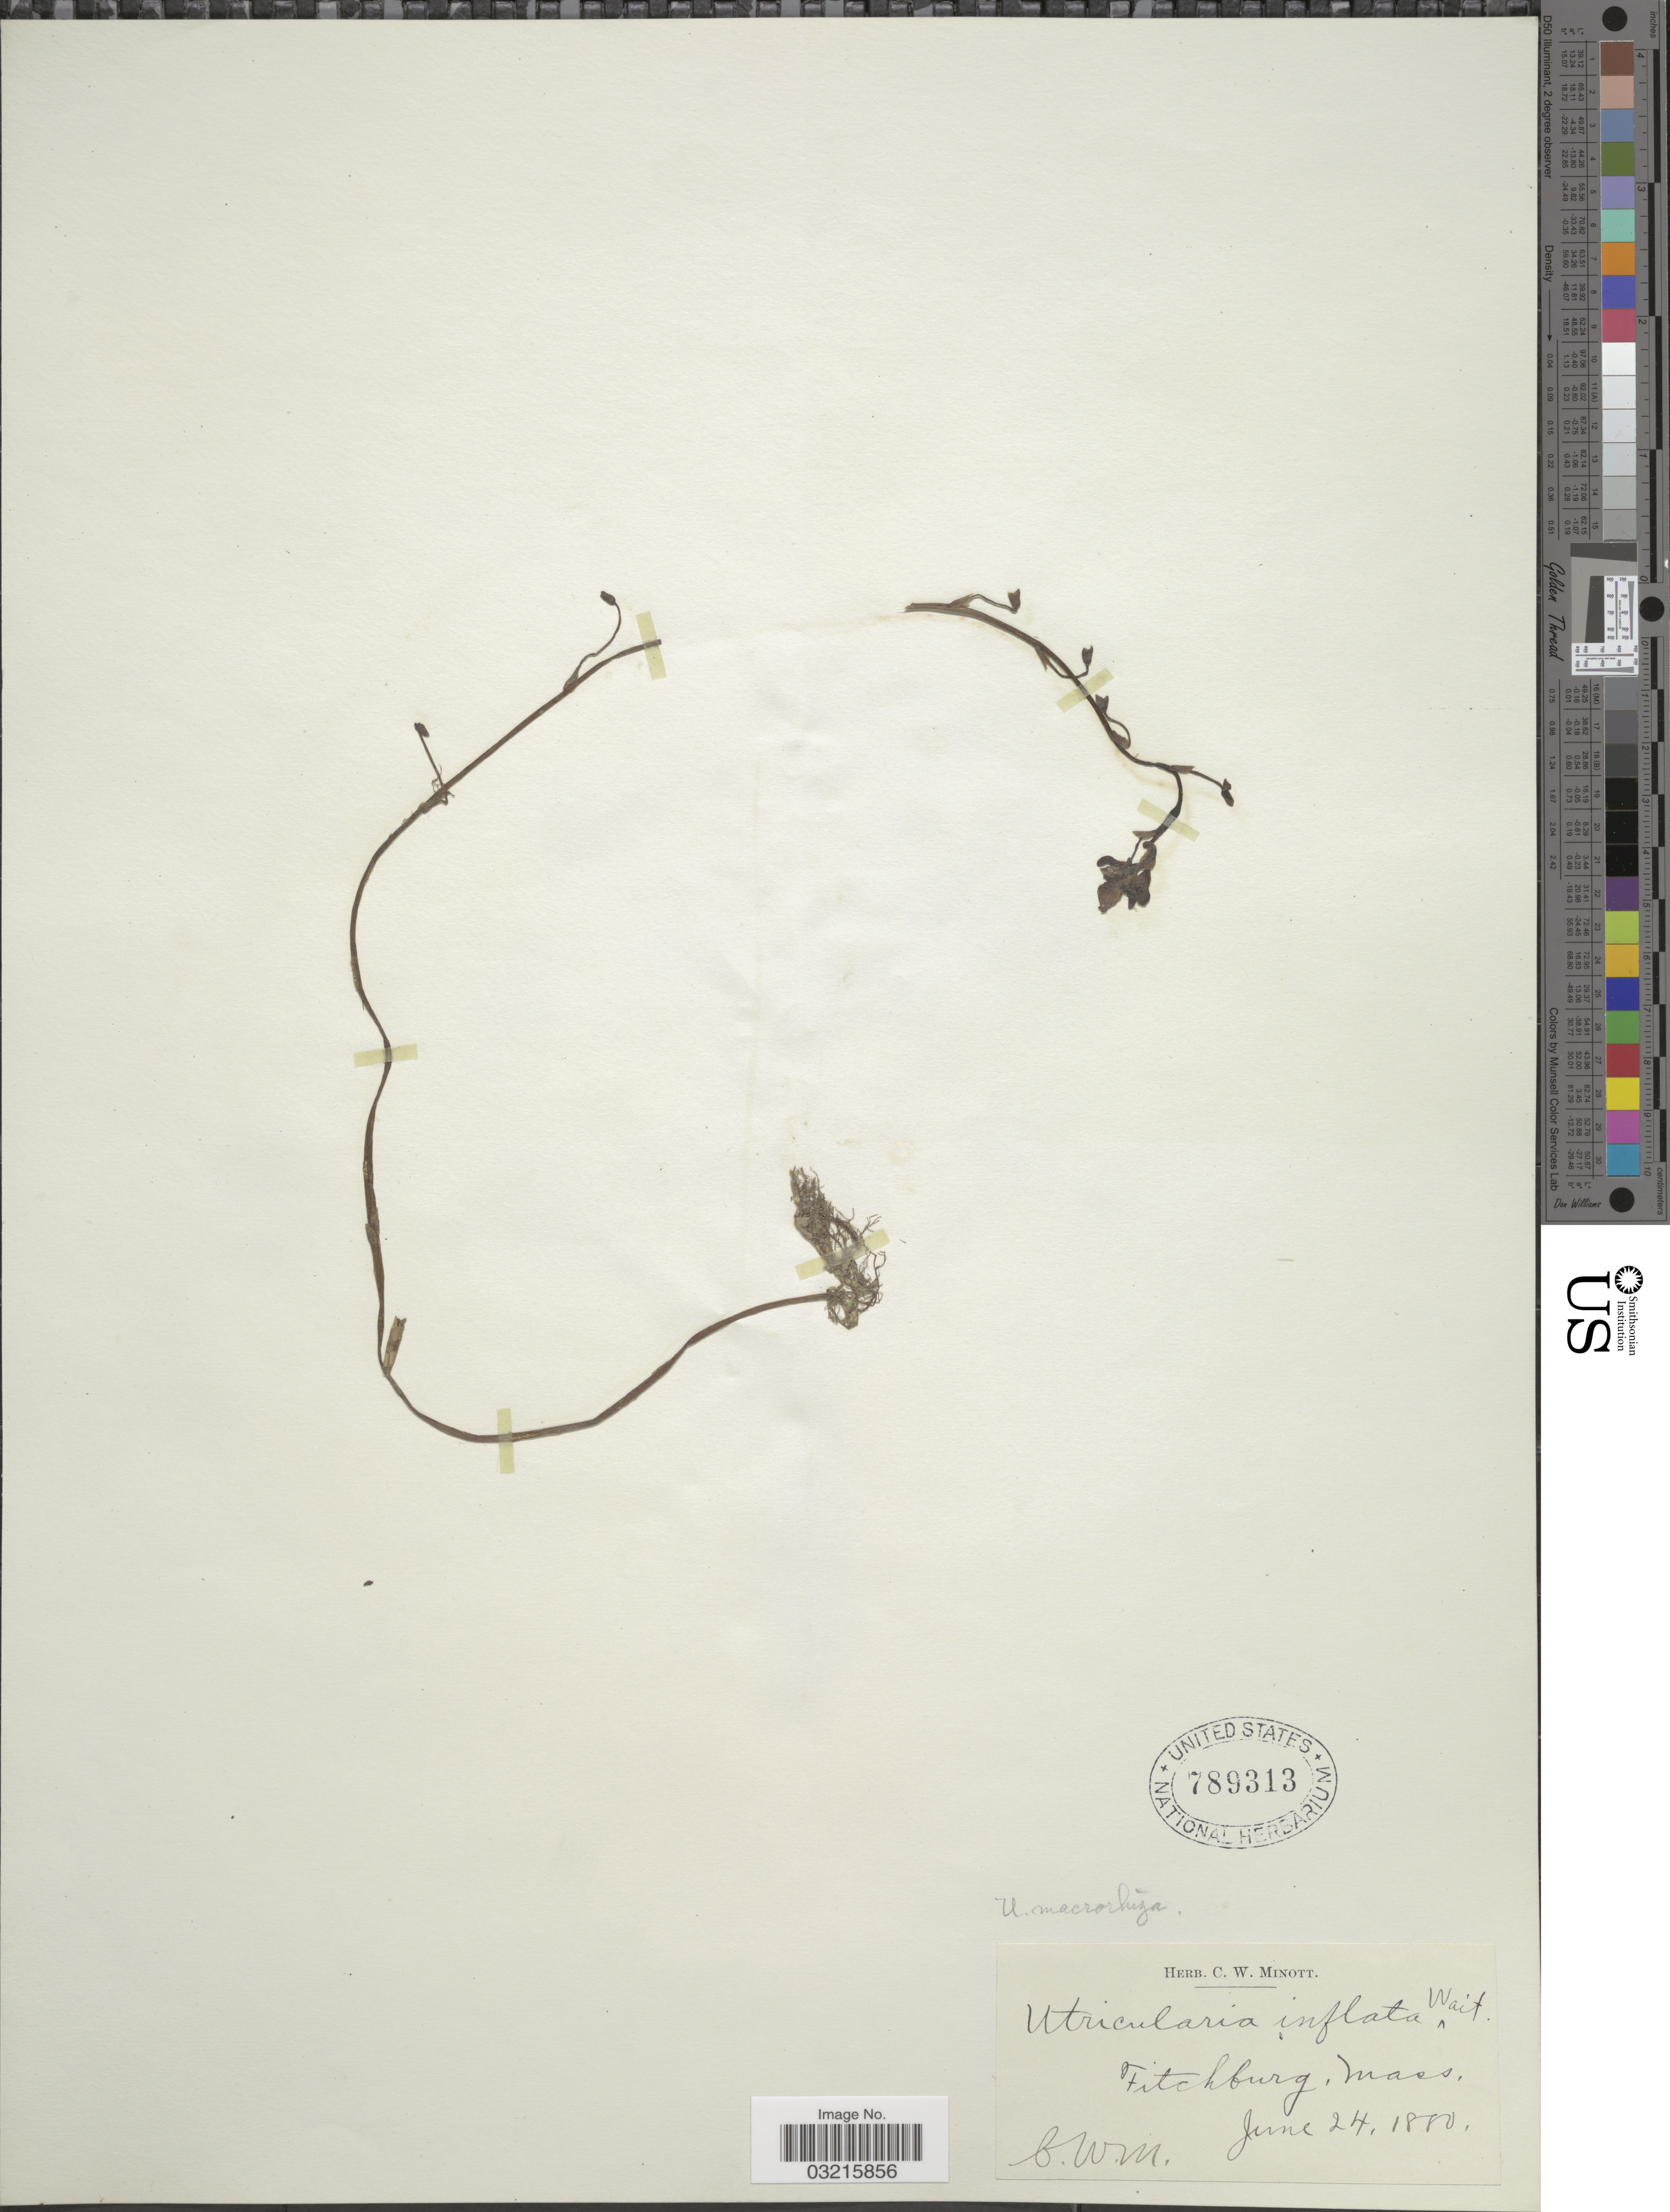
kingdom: Plantae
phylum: Tracheophyta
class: Magnoliopsida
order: Lamiales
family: Lentibulariaceae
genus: Utricularia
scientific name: Utricularia vulgaris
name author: L.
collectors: C. Minott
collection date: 1880-06-24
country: United States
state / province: Massachusetts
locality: Fitchburg.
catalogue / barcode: US 789313